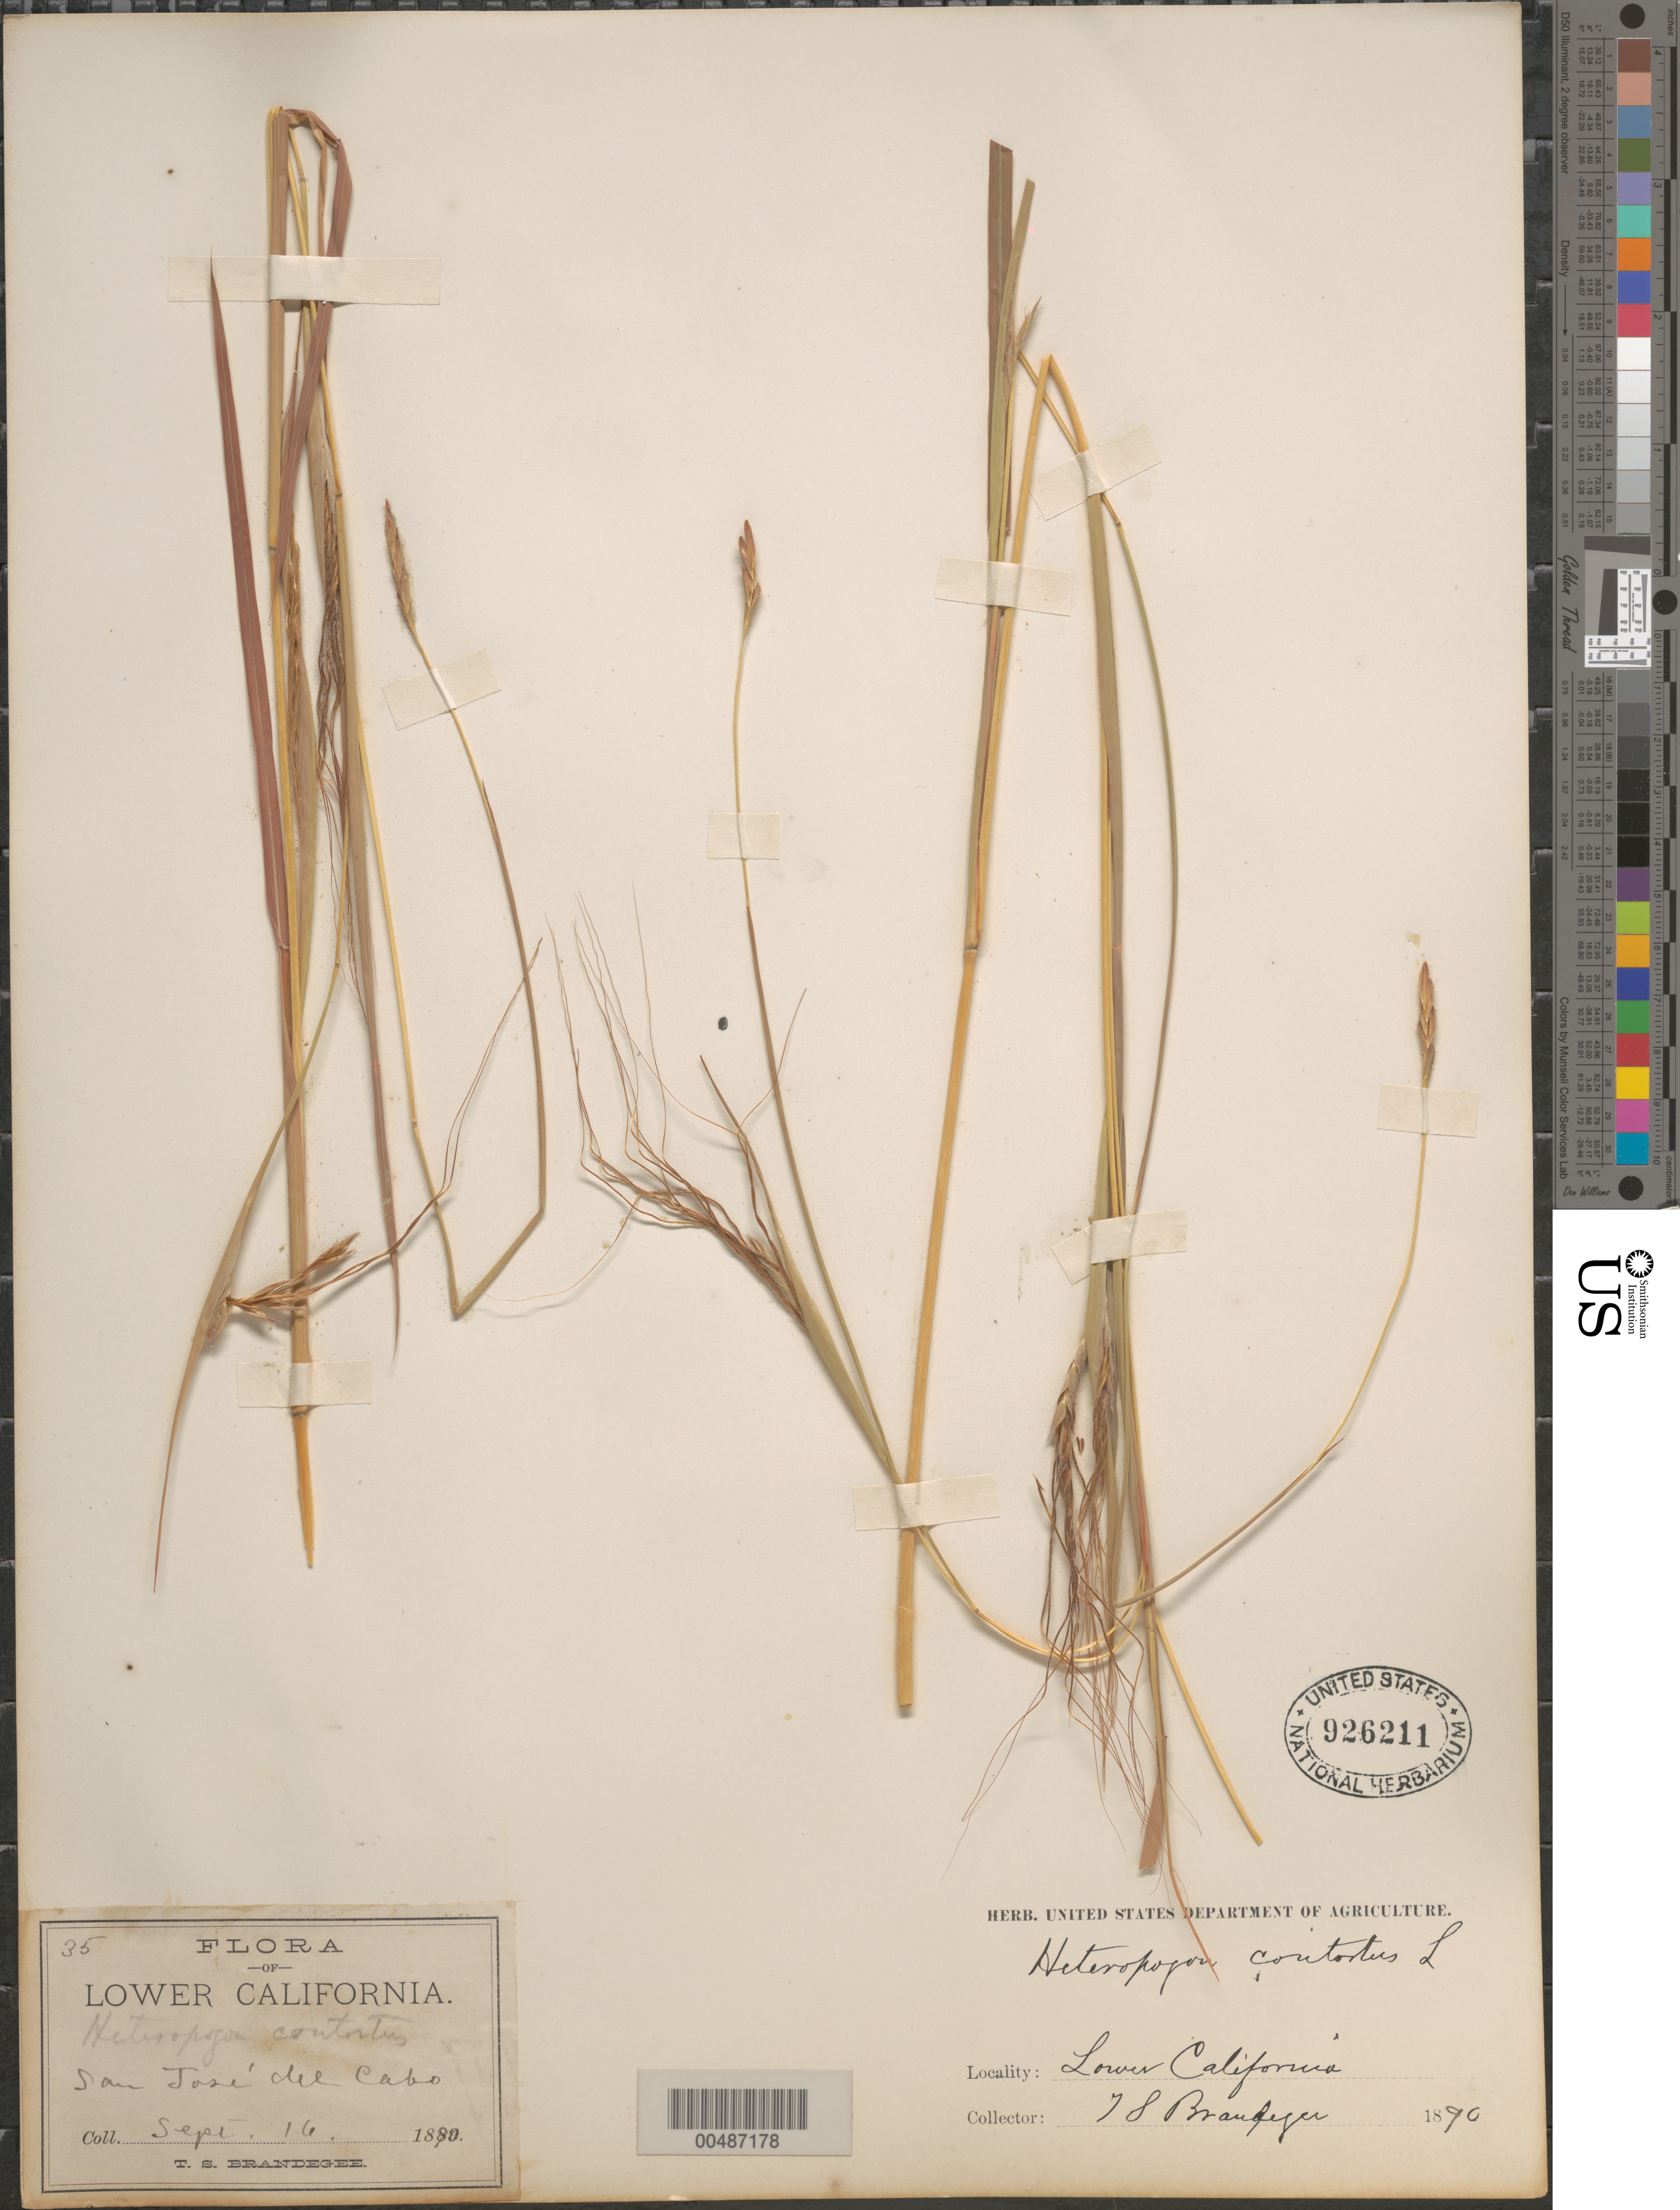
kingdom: Plantae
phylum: Tracheophyta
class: Liliopsida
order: Poales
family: Poaceae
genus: Heteropogon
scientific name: Heteropogon contortus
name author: (L.) P. Beauv. ex Roem. & Schult.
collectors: T. S. Brandegee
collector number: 35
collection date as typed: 16 Sep 1890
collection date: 1890-09-16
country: Mexico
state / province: Baja California Sur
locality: San José del Cabo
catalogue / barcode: US 926211